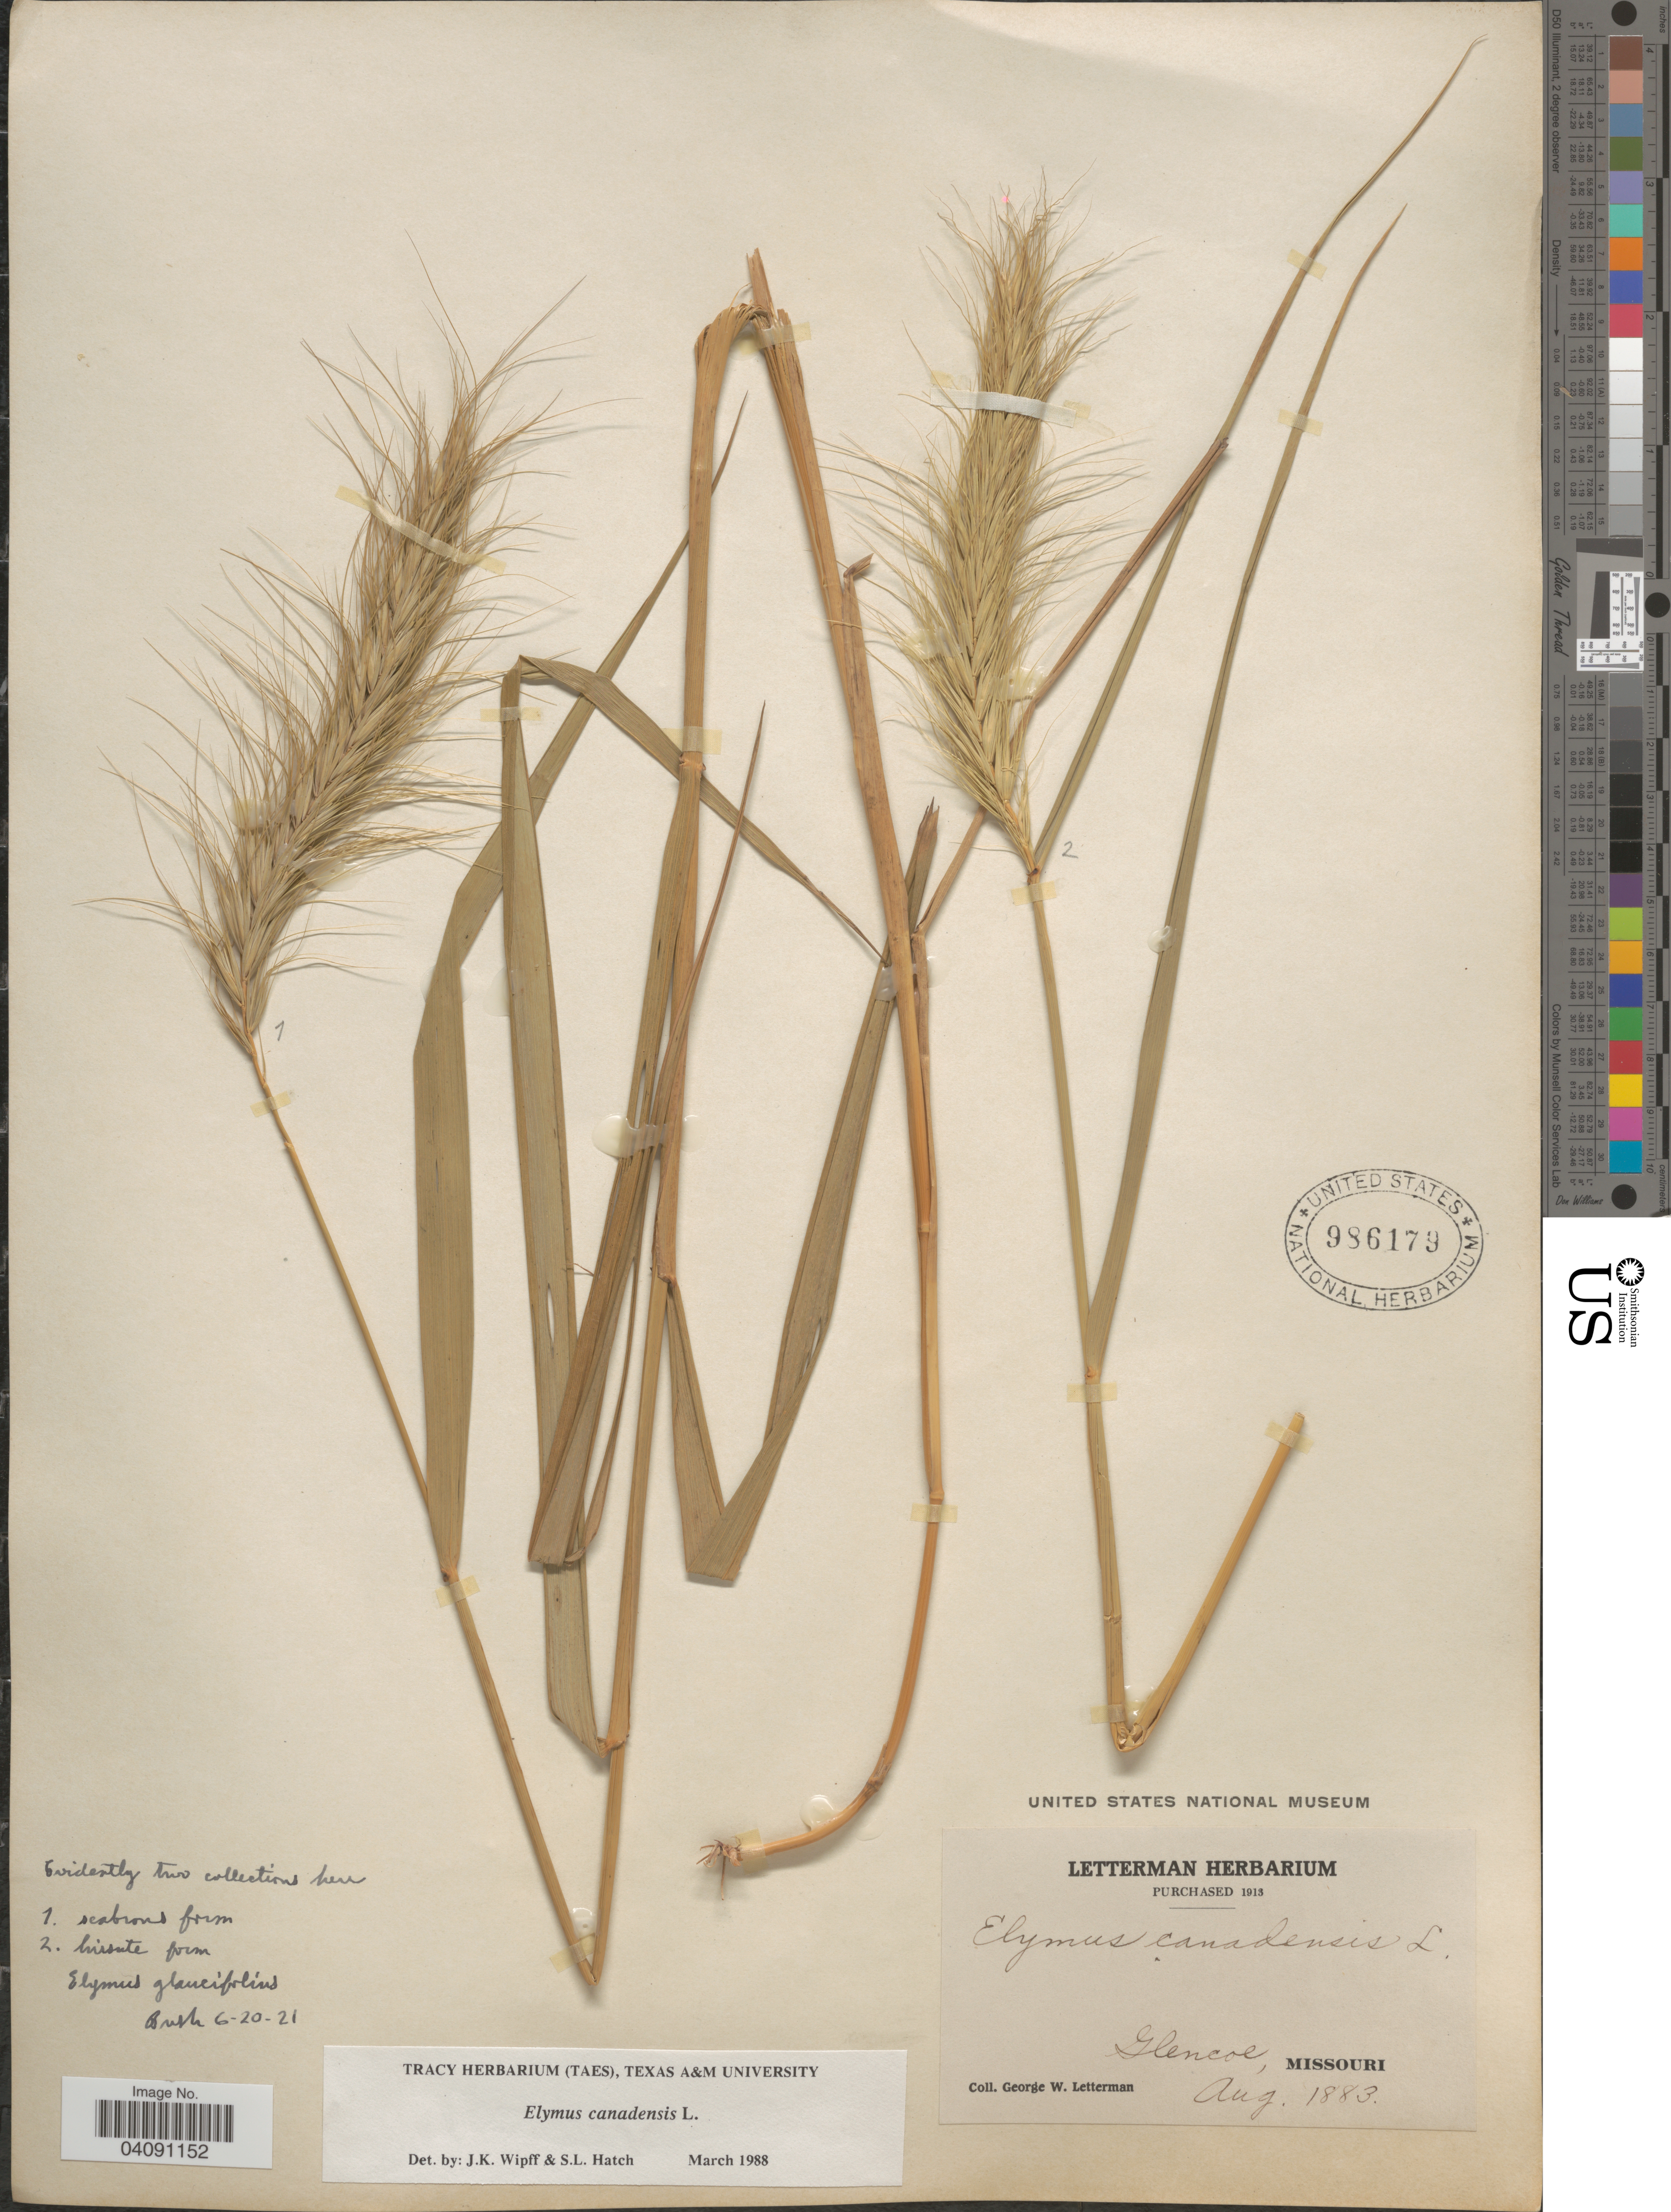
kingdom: Plantae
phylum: Tracheophyta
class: Liliopsida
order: Poales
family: Poaceae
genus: Elymus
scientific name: Elymus canadensis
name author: L.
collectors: G. W. Letterman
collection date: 1883-08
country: United States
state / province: Missouri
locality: Glencoe.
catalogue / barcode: US 986179